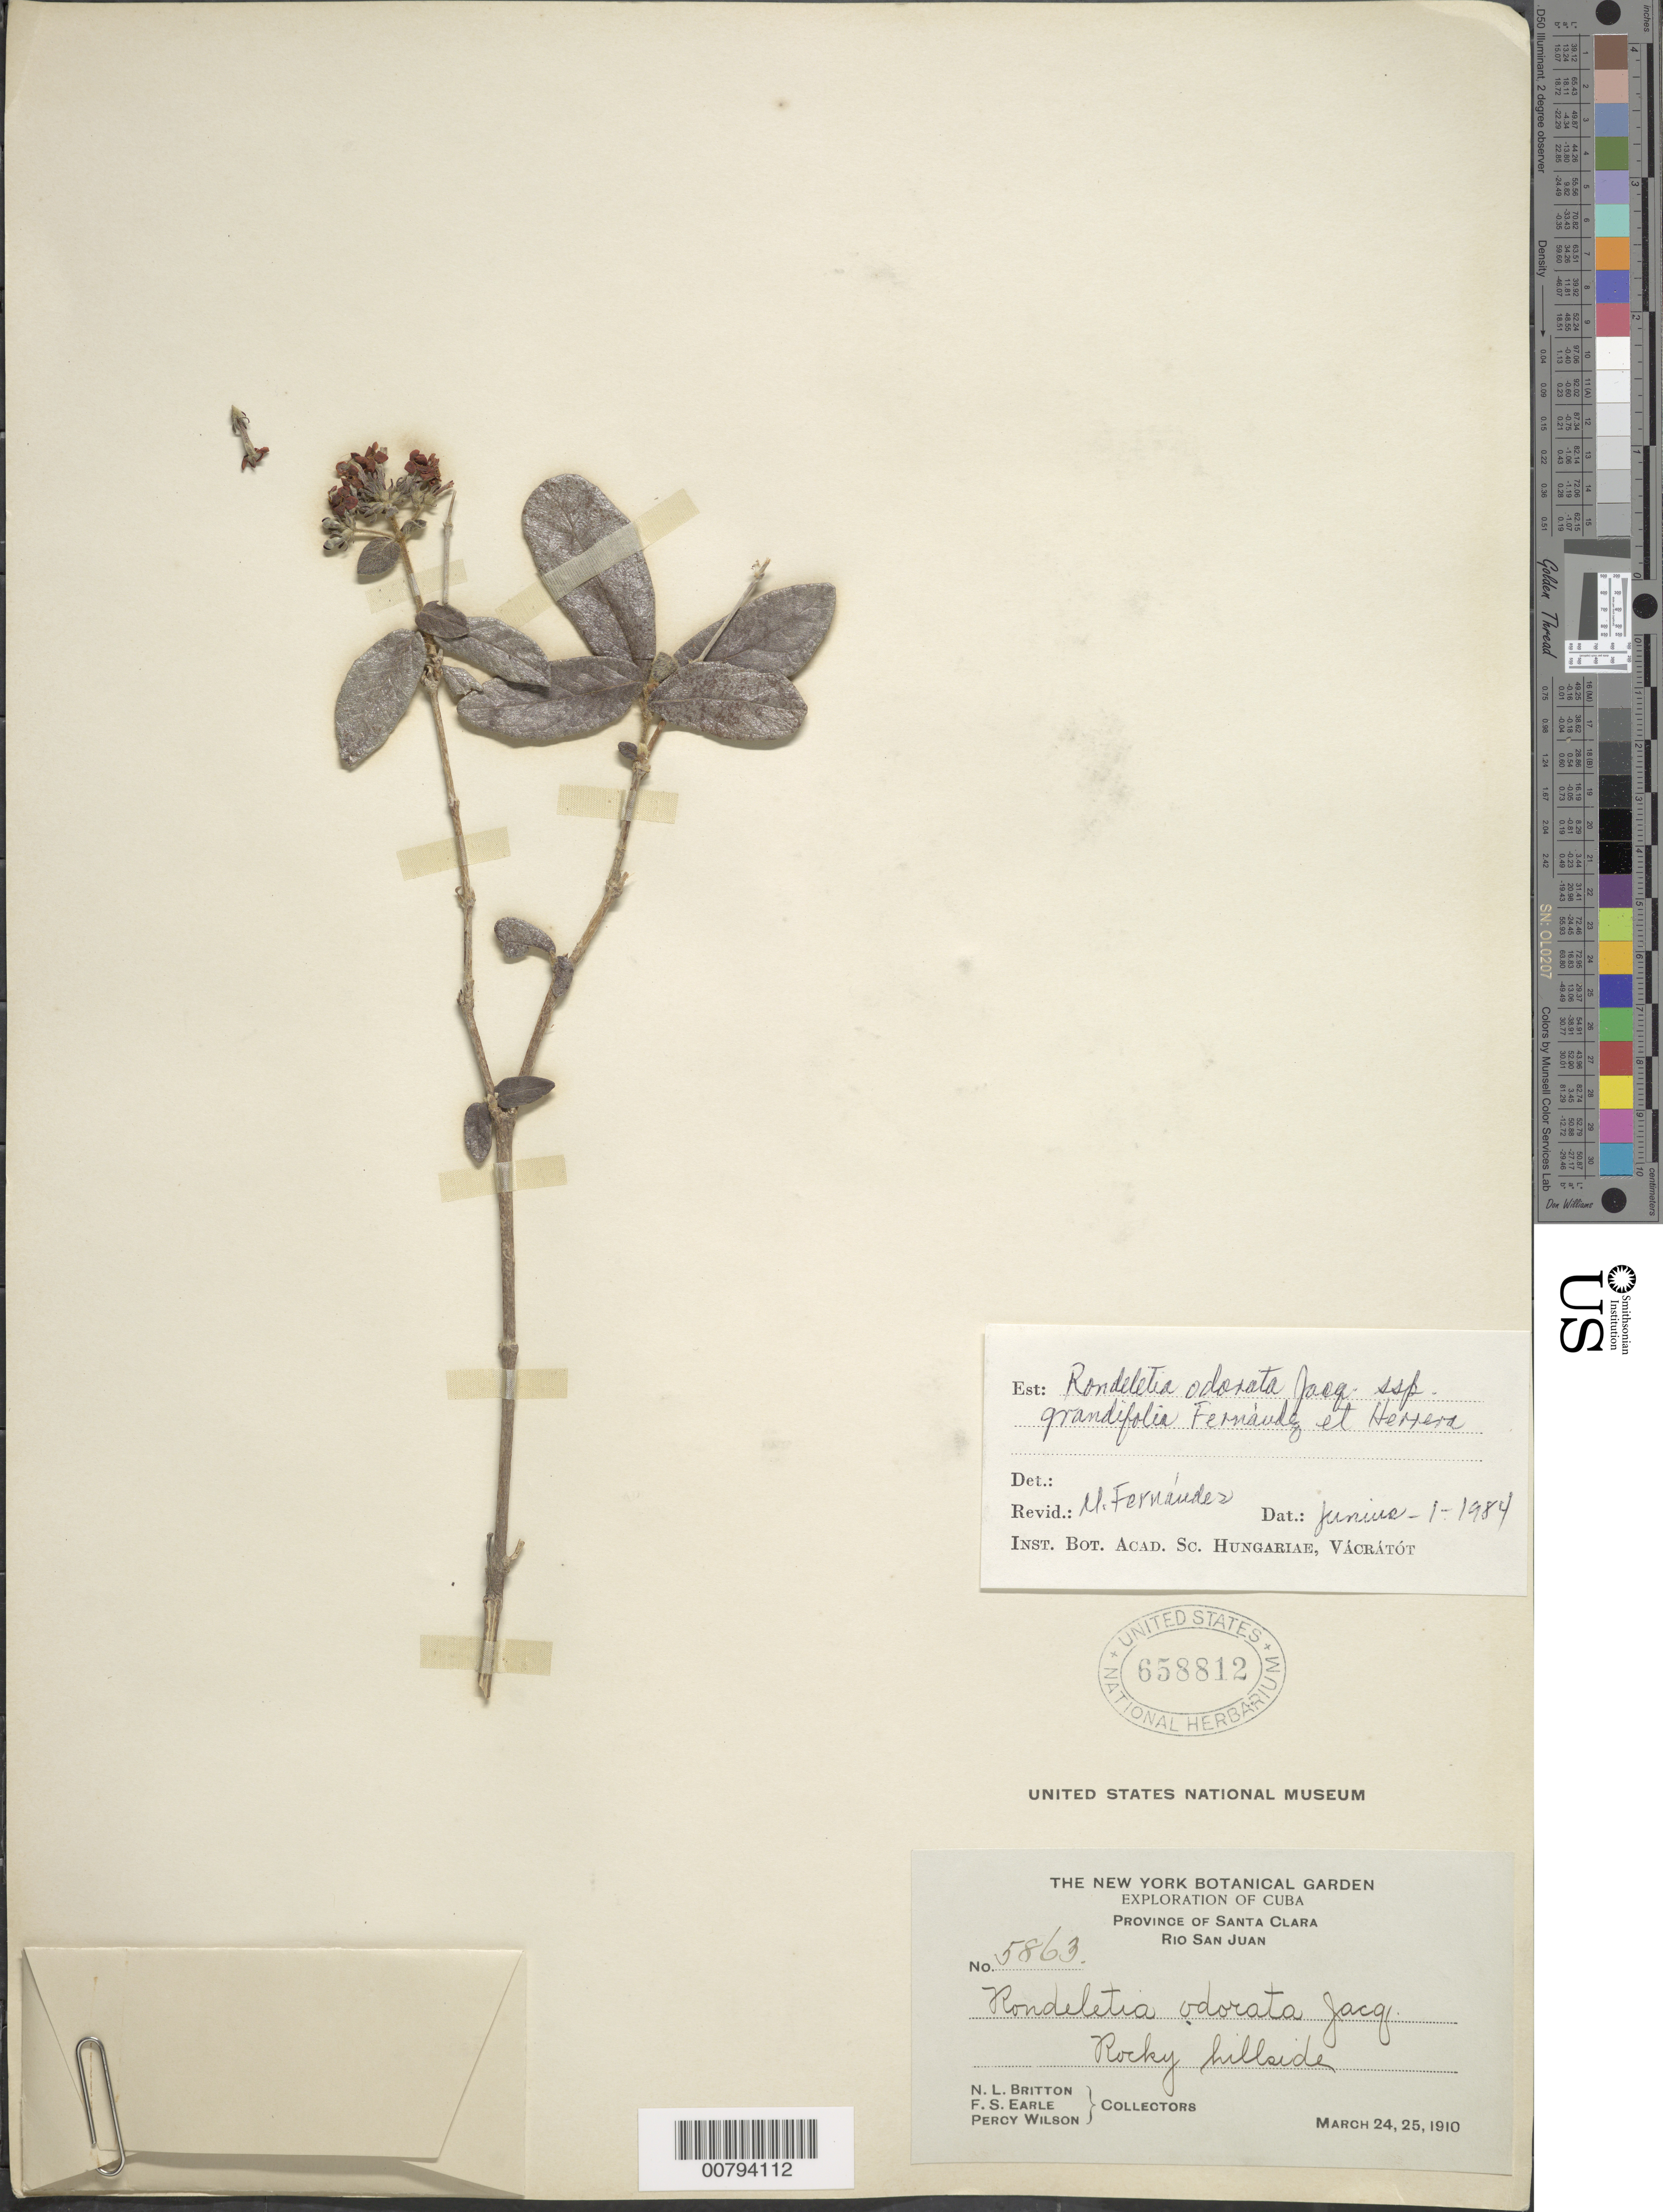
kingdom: Plantae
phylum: Tracheophyta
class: Magnoliopsida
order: Gentianales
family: Rubiaceae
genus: Rondeletia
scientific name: Rondeletia odorata subsp. grandifolia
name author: Fernández & P. Herrera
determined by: Fernandez, M.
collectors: N. Britton, F. S. Earle & P. Wilson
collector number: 5863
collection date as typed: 24 Mar 1910 and 25 Mar 1910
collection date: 1910-03-24,1910-03-25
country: Cuba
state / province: Santa Clara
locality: Rio San Juan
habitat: Rocky hillside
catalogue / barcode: US 658812